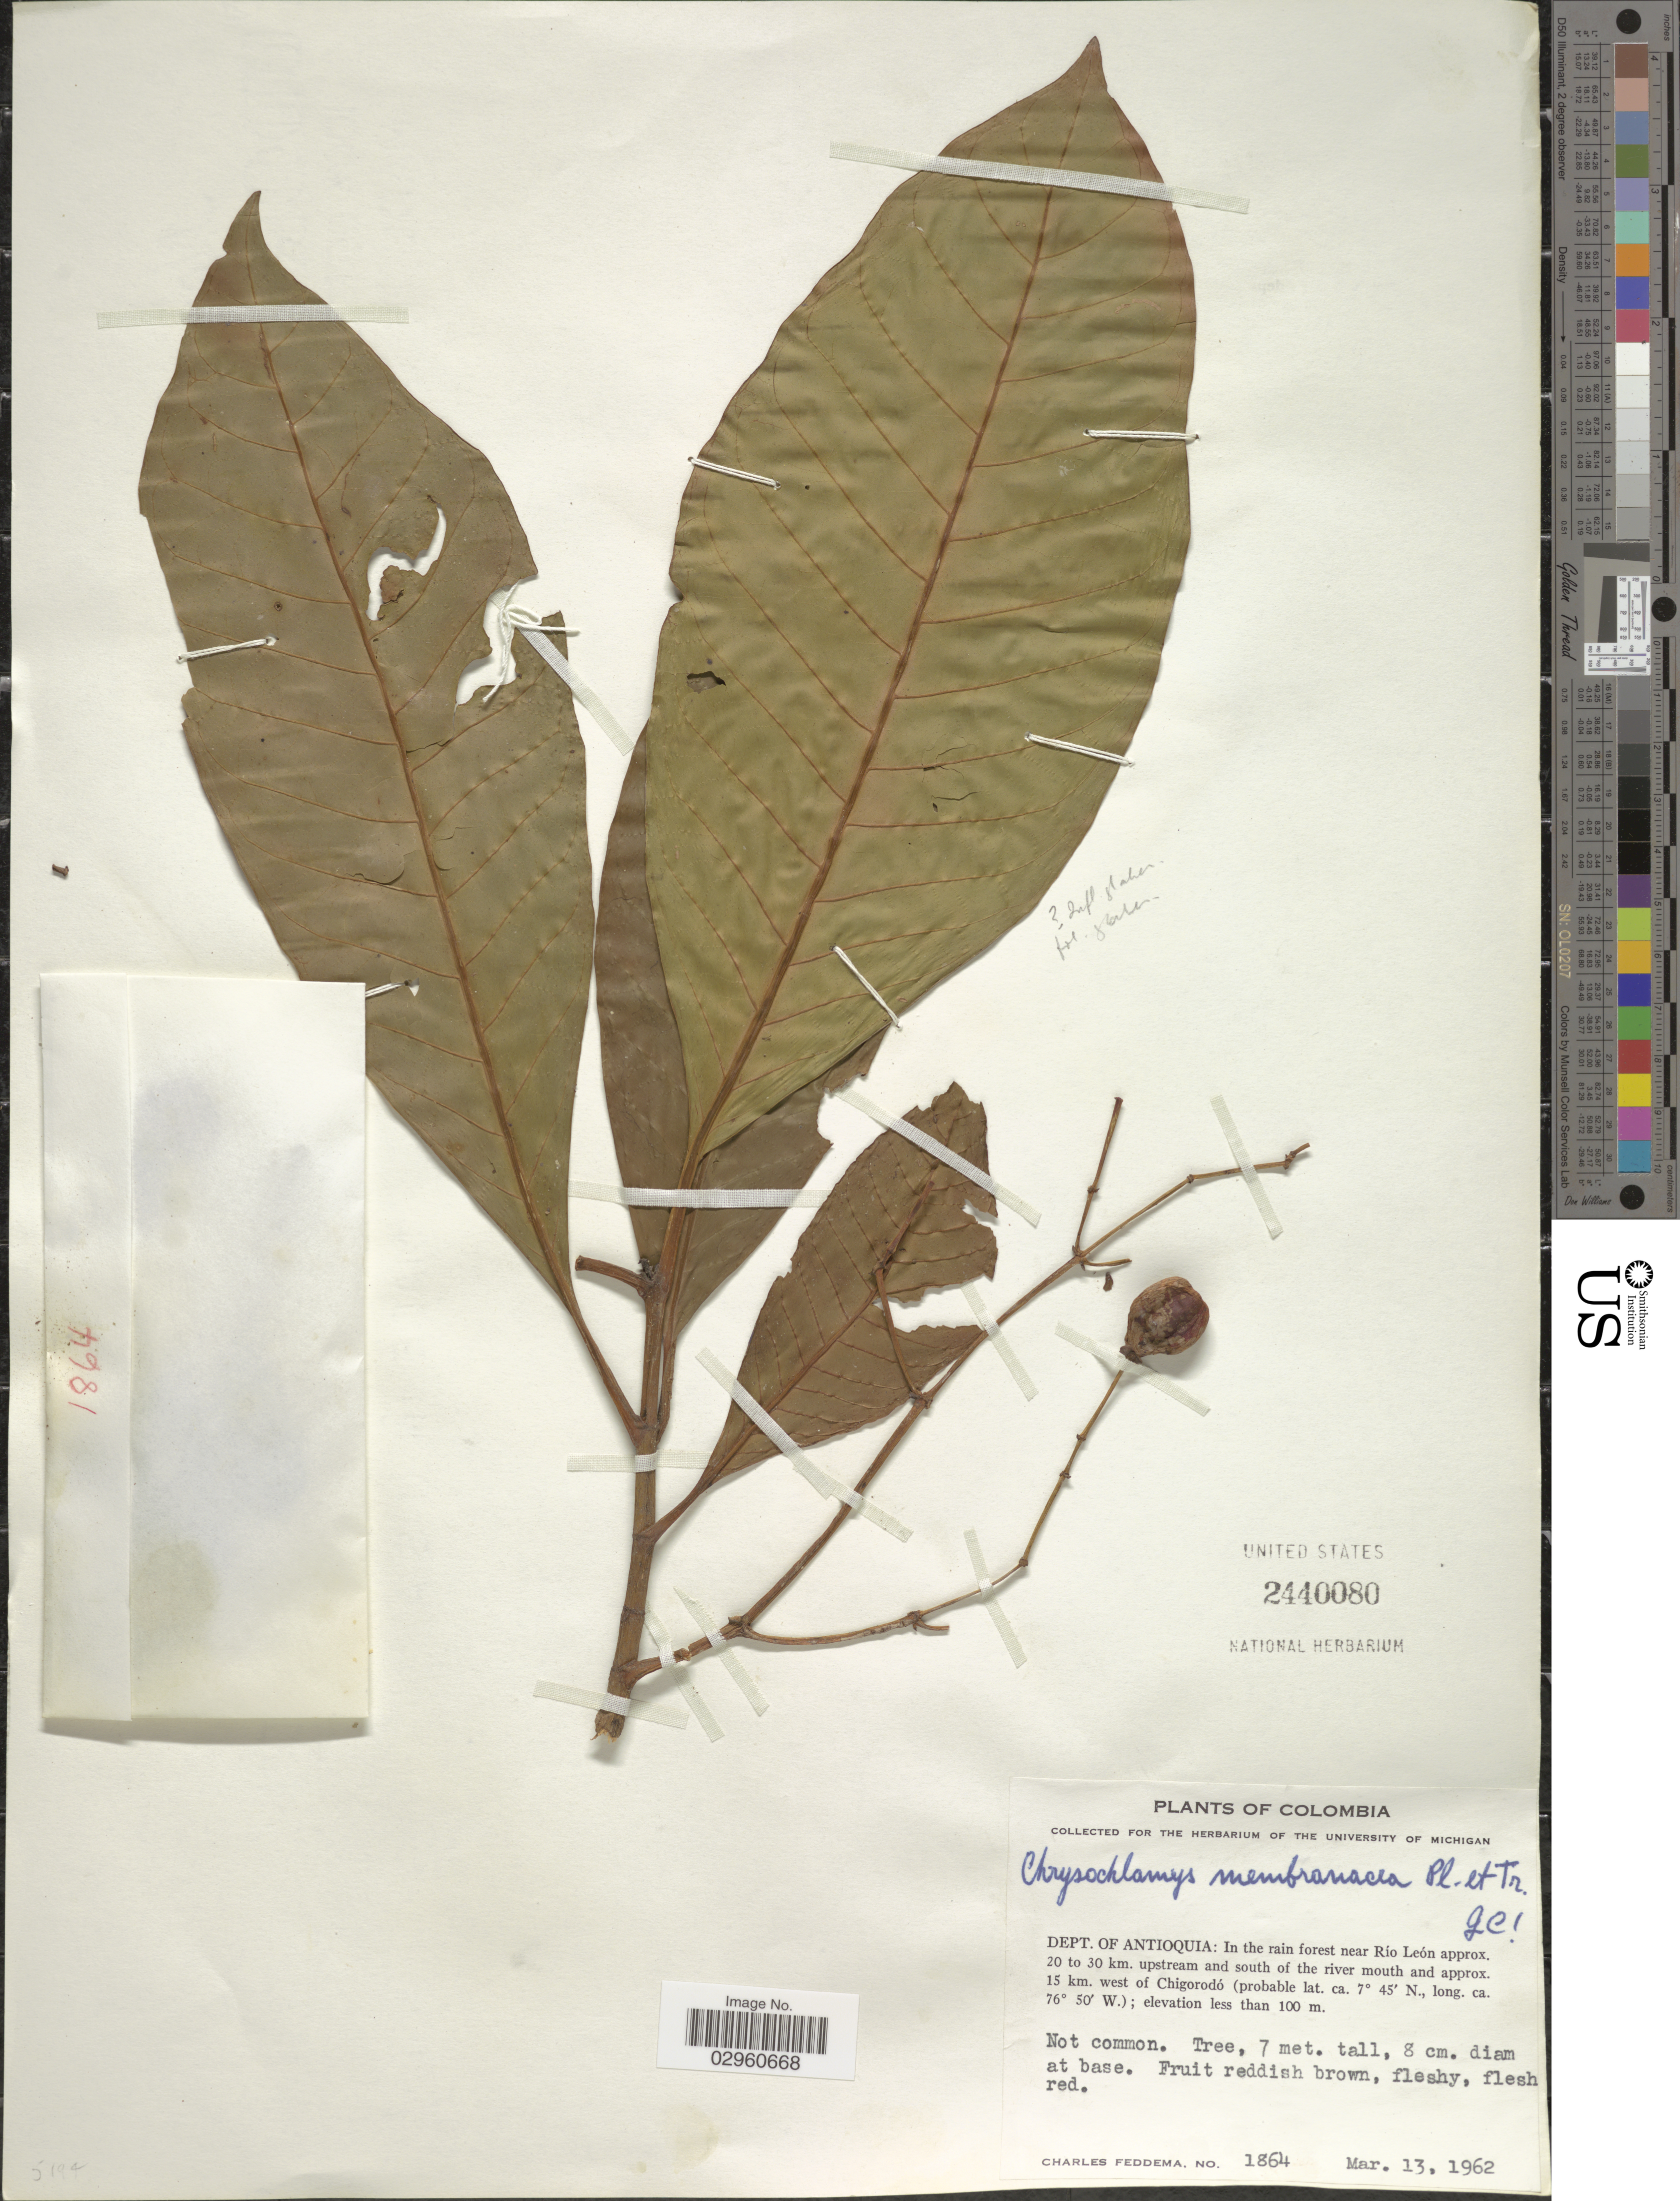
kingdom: Plantae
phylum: Tracheophyta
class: Magnoliopsida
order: Malpighiales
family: Clusiaceae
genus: Chrysochlamys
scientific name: Chrysochlamys membranacea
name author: Planch. & Triana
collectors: C. Feddema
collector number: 1864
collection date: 1962-03-13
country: Colombia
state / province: Antioquia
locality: Dept. of Antioquia: In the rain forest near Río León approx. 20 to 30 km. upstream and south of the river mouth and approx. 15 km. west of Chigorodó.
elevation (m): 100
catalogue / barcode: US 2440080